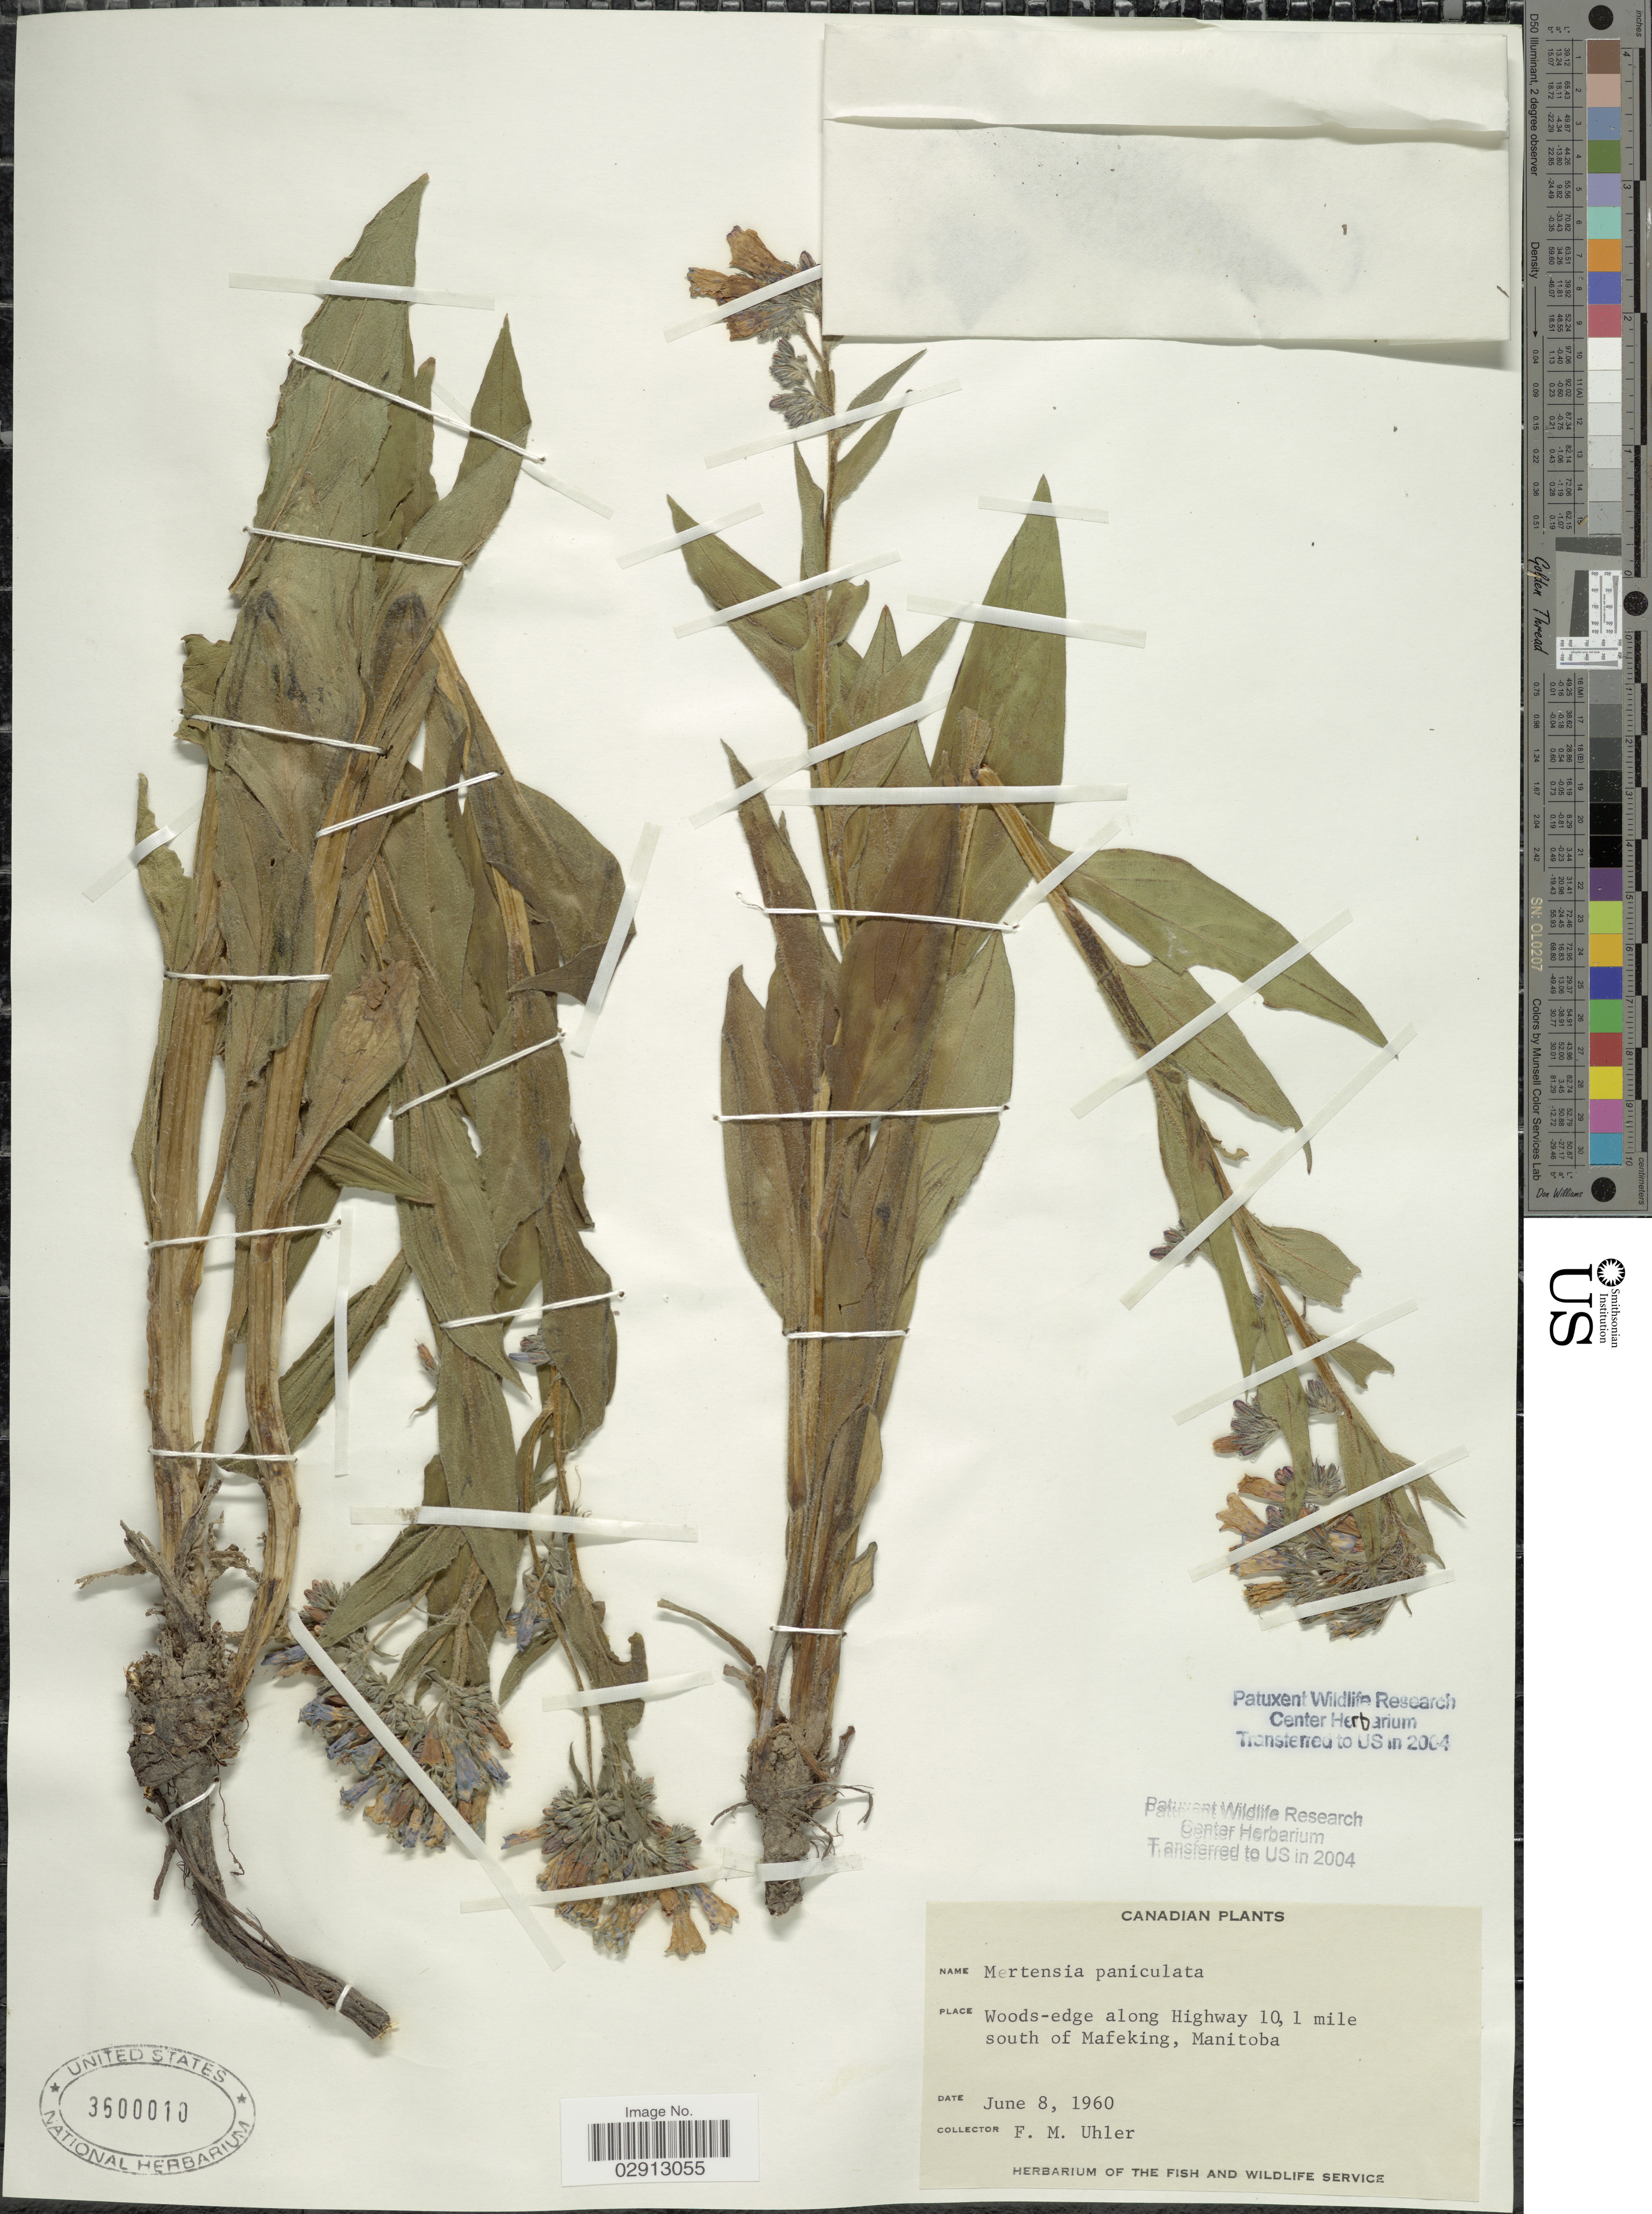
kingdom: Plantae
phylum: Tracheophyta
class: Magnoliopsida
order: Boraginales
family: Boraginaceae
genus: Mertensia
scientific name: Mertensia paniculata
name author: (Aiton) G. Don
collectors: F. M. Uhler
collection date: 1960-06-08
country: Canada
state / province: Manitoba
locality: Canadian. Woods-edge along Highway 10,1 mile south of Mafeking, Manitoba.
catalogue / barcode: US 3500010